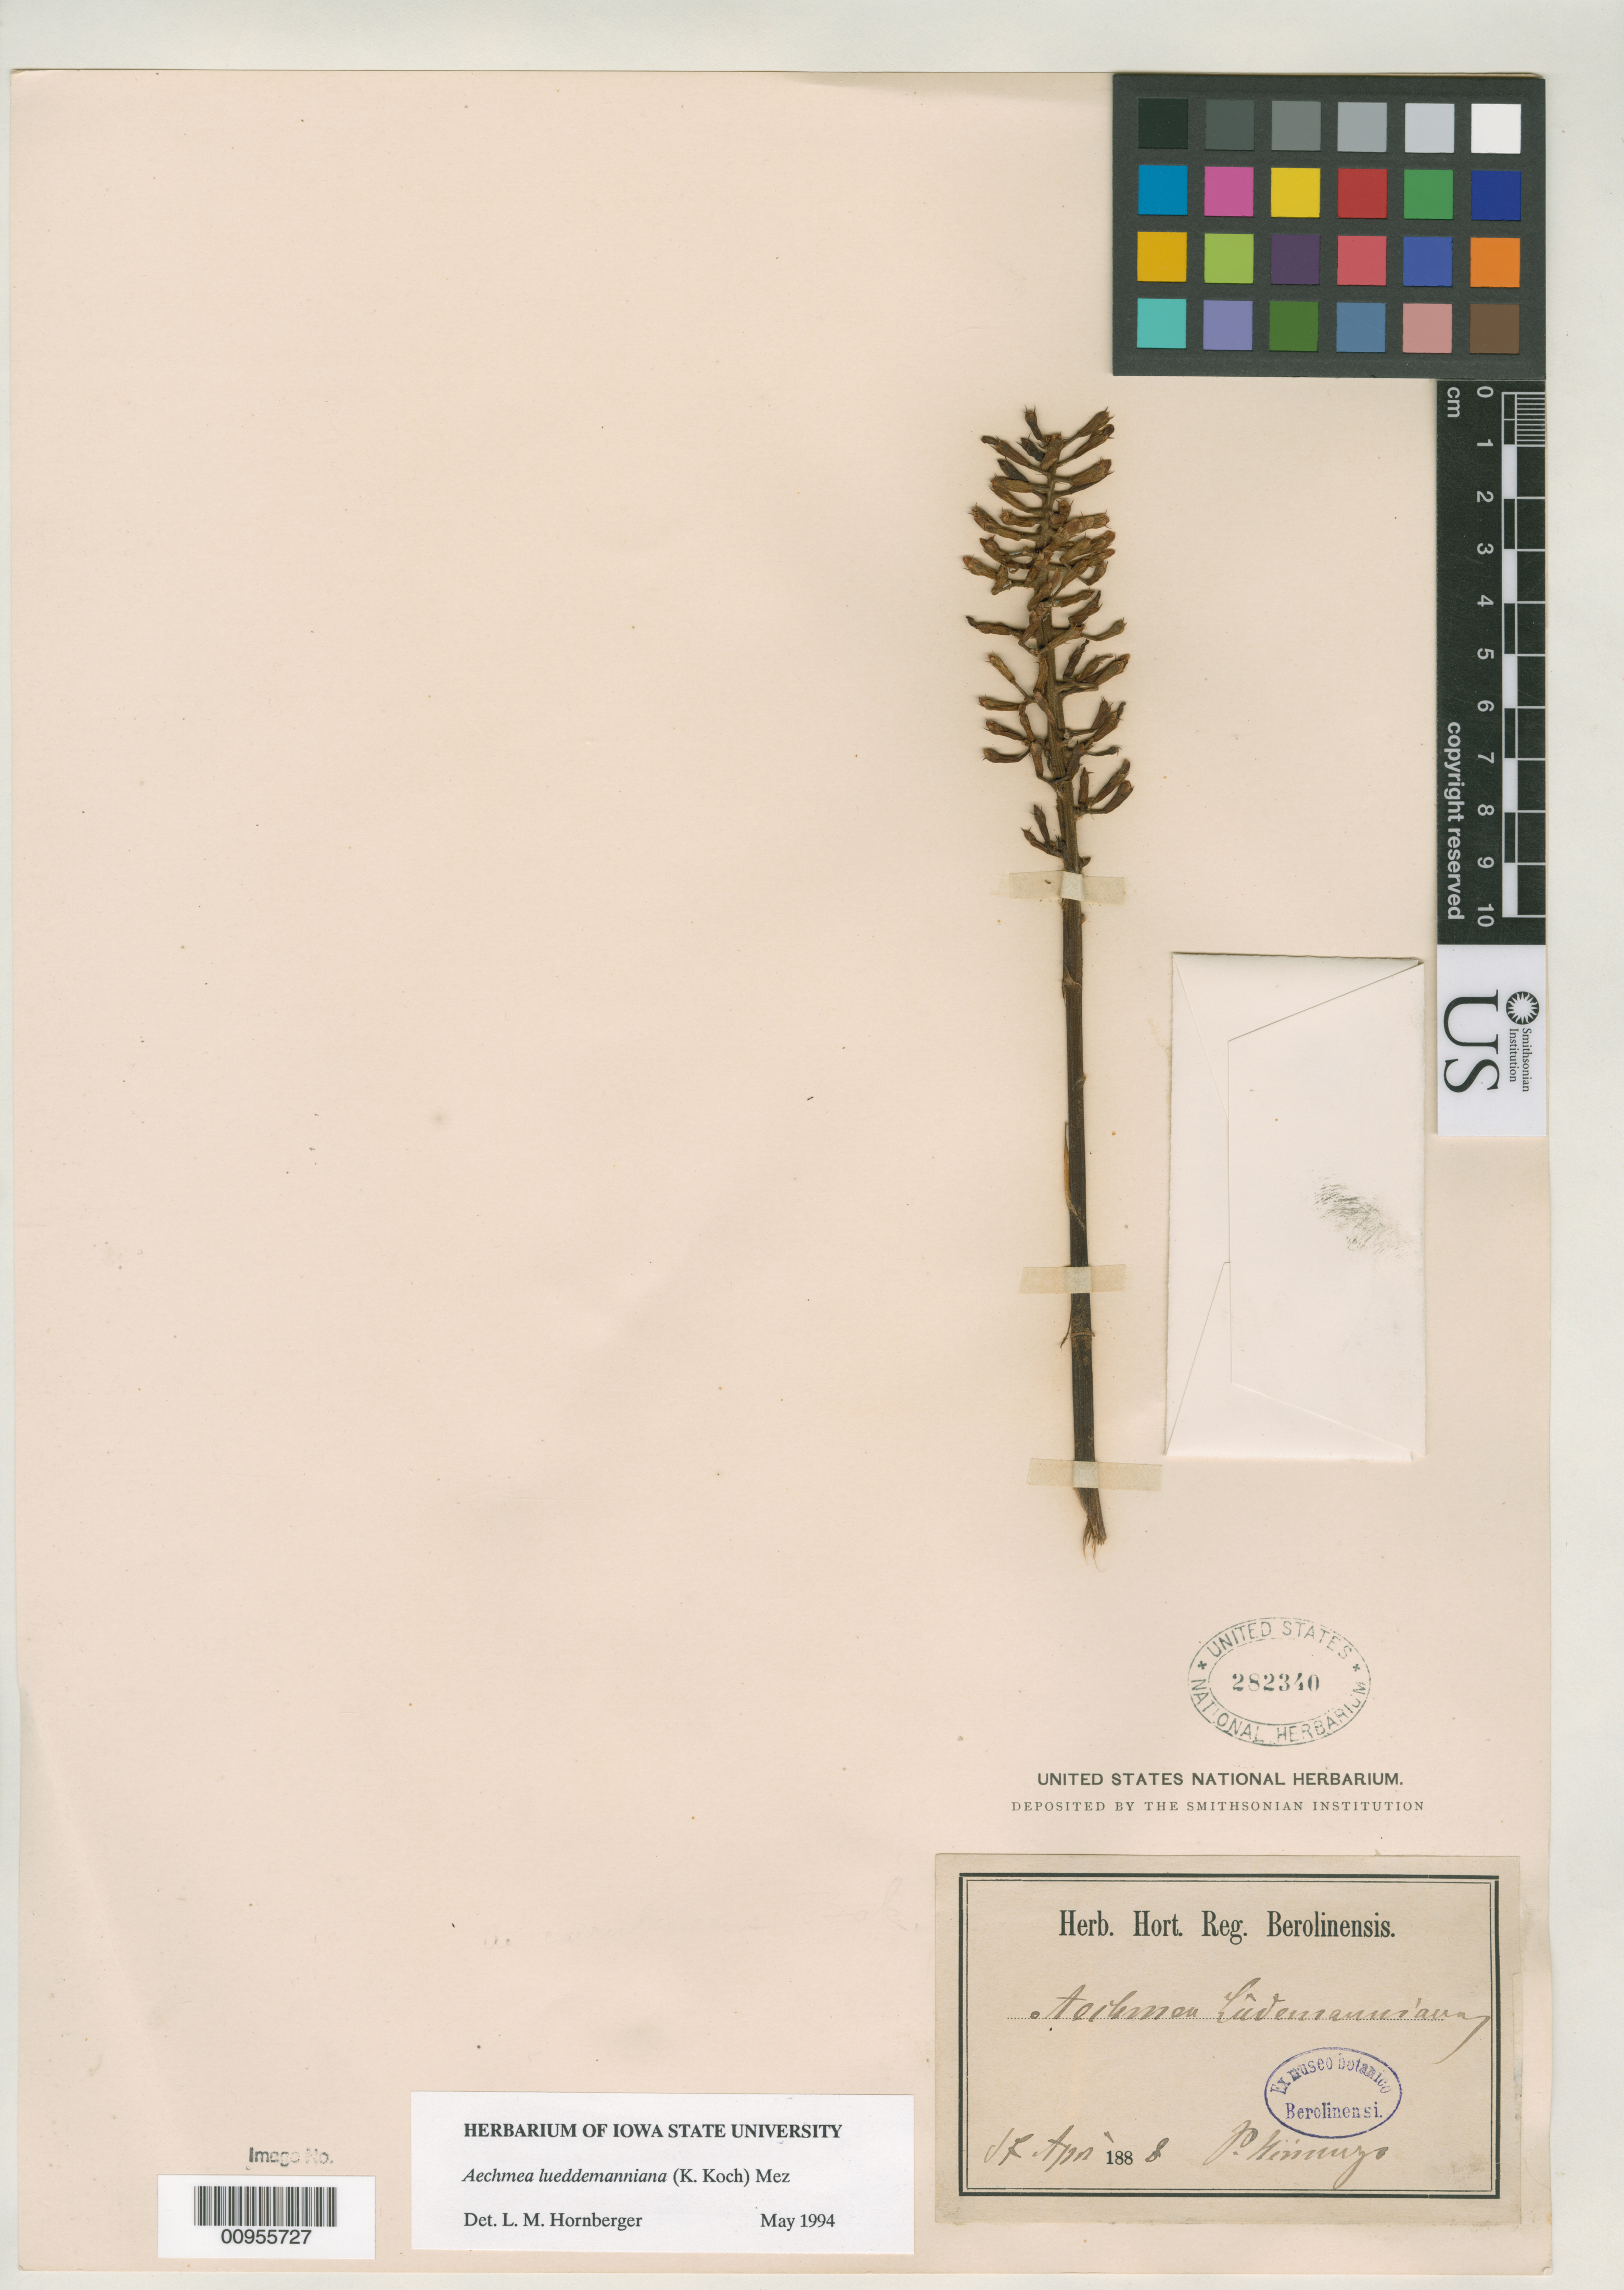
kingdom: Plantae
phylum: Tracheophyta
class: Liliopsida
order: Poales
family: Bromeliaceae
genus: Pironneava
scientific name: Pironneava lueddemanniana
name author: K. Koch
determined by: Hornberger, L. M.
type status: Clonotype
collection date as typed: Apr 1888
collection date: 1888-04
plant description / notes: Herb. Hort. Reg. Berolinensis. Pocket contains annotation by Mez.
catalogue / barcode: US 282340